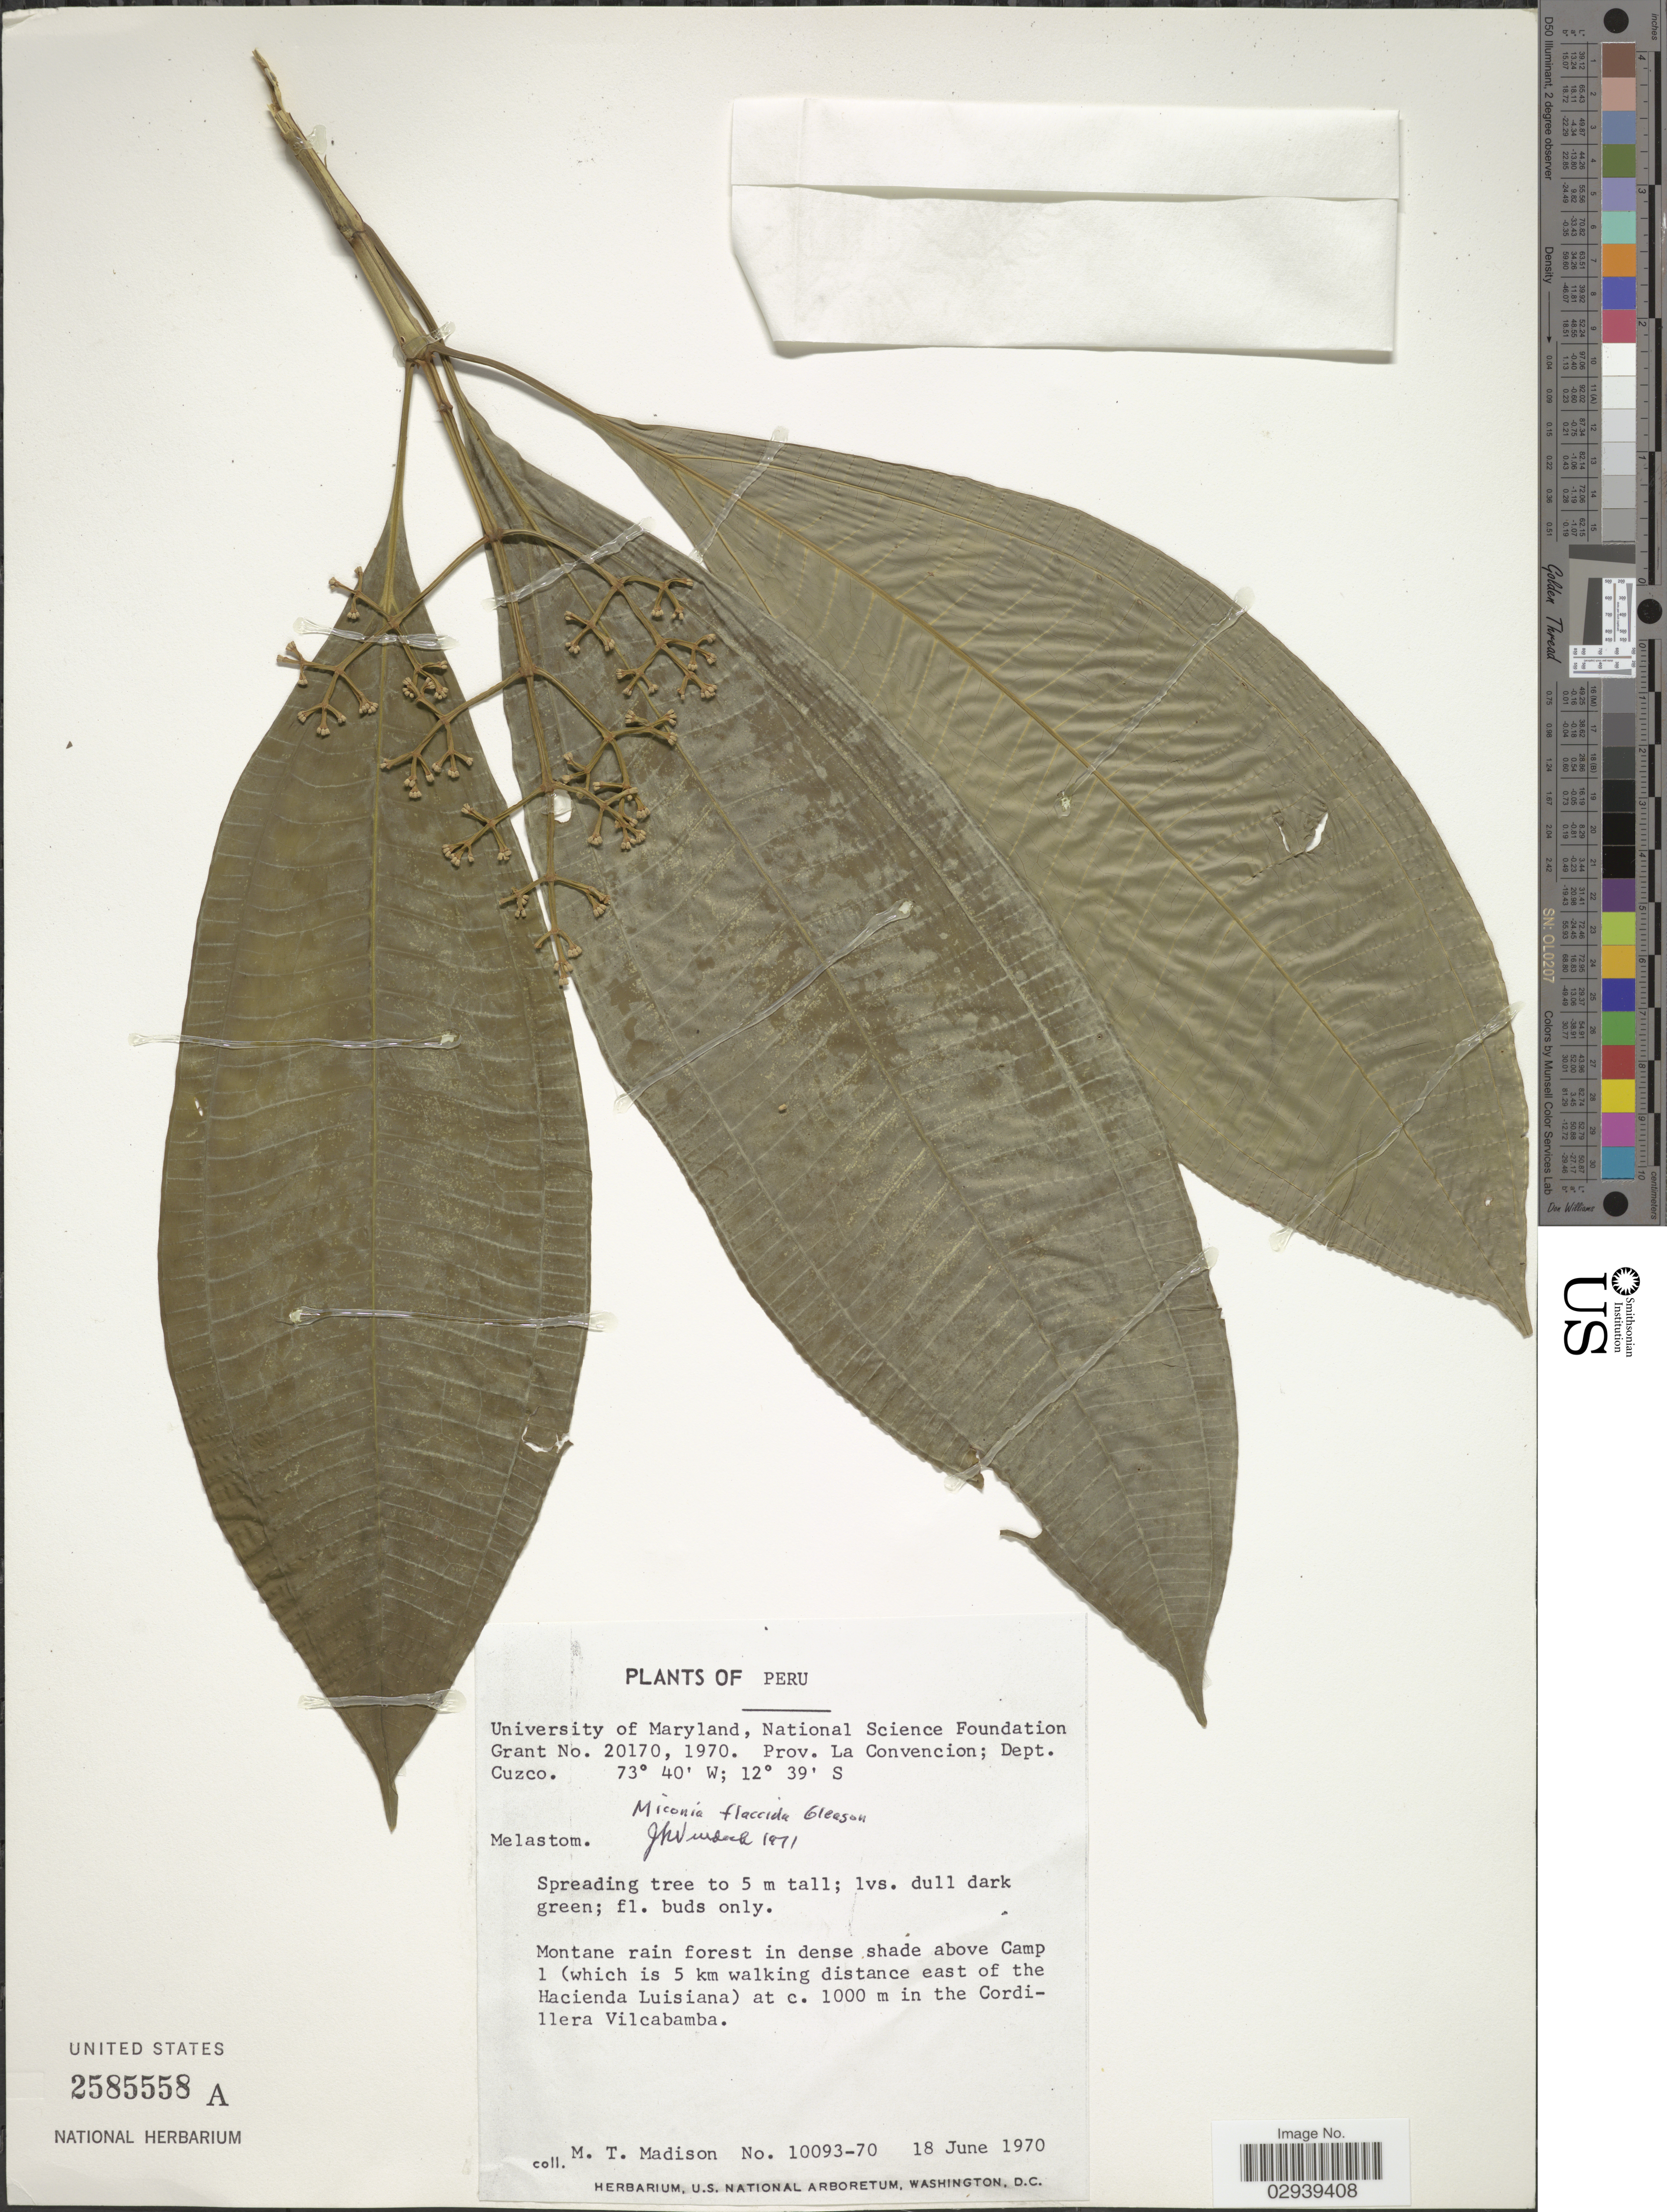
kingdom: Plantae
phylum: Tracheophyta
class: Magnoliopsida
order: Myrtales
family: Melastomataceae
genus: Miconia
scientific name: Miconia flaccida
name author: Gleason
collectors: M. T. Madison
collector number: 10093-70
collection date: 1970-06-18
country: Peru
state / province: Cusco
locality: Prov. La Convencion; Dept. Cuzco, Montane rain forest in dense shade above Camp 1 (which is 5 km walking distance east of the Hacienda Luisiana) in the Cordillera Vilcabamba.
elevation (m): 1000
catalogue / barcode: US 2585558A